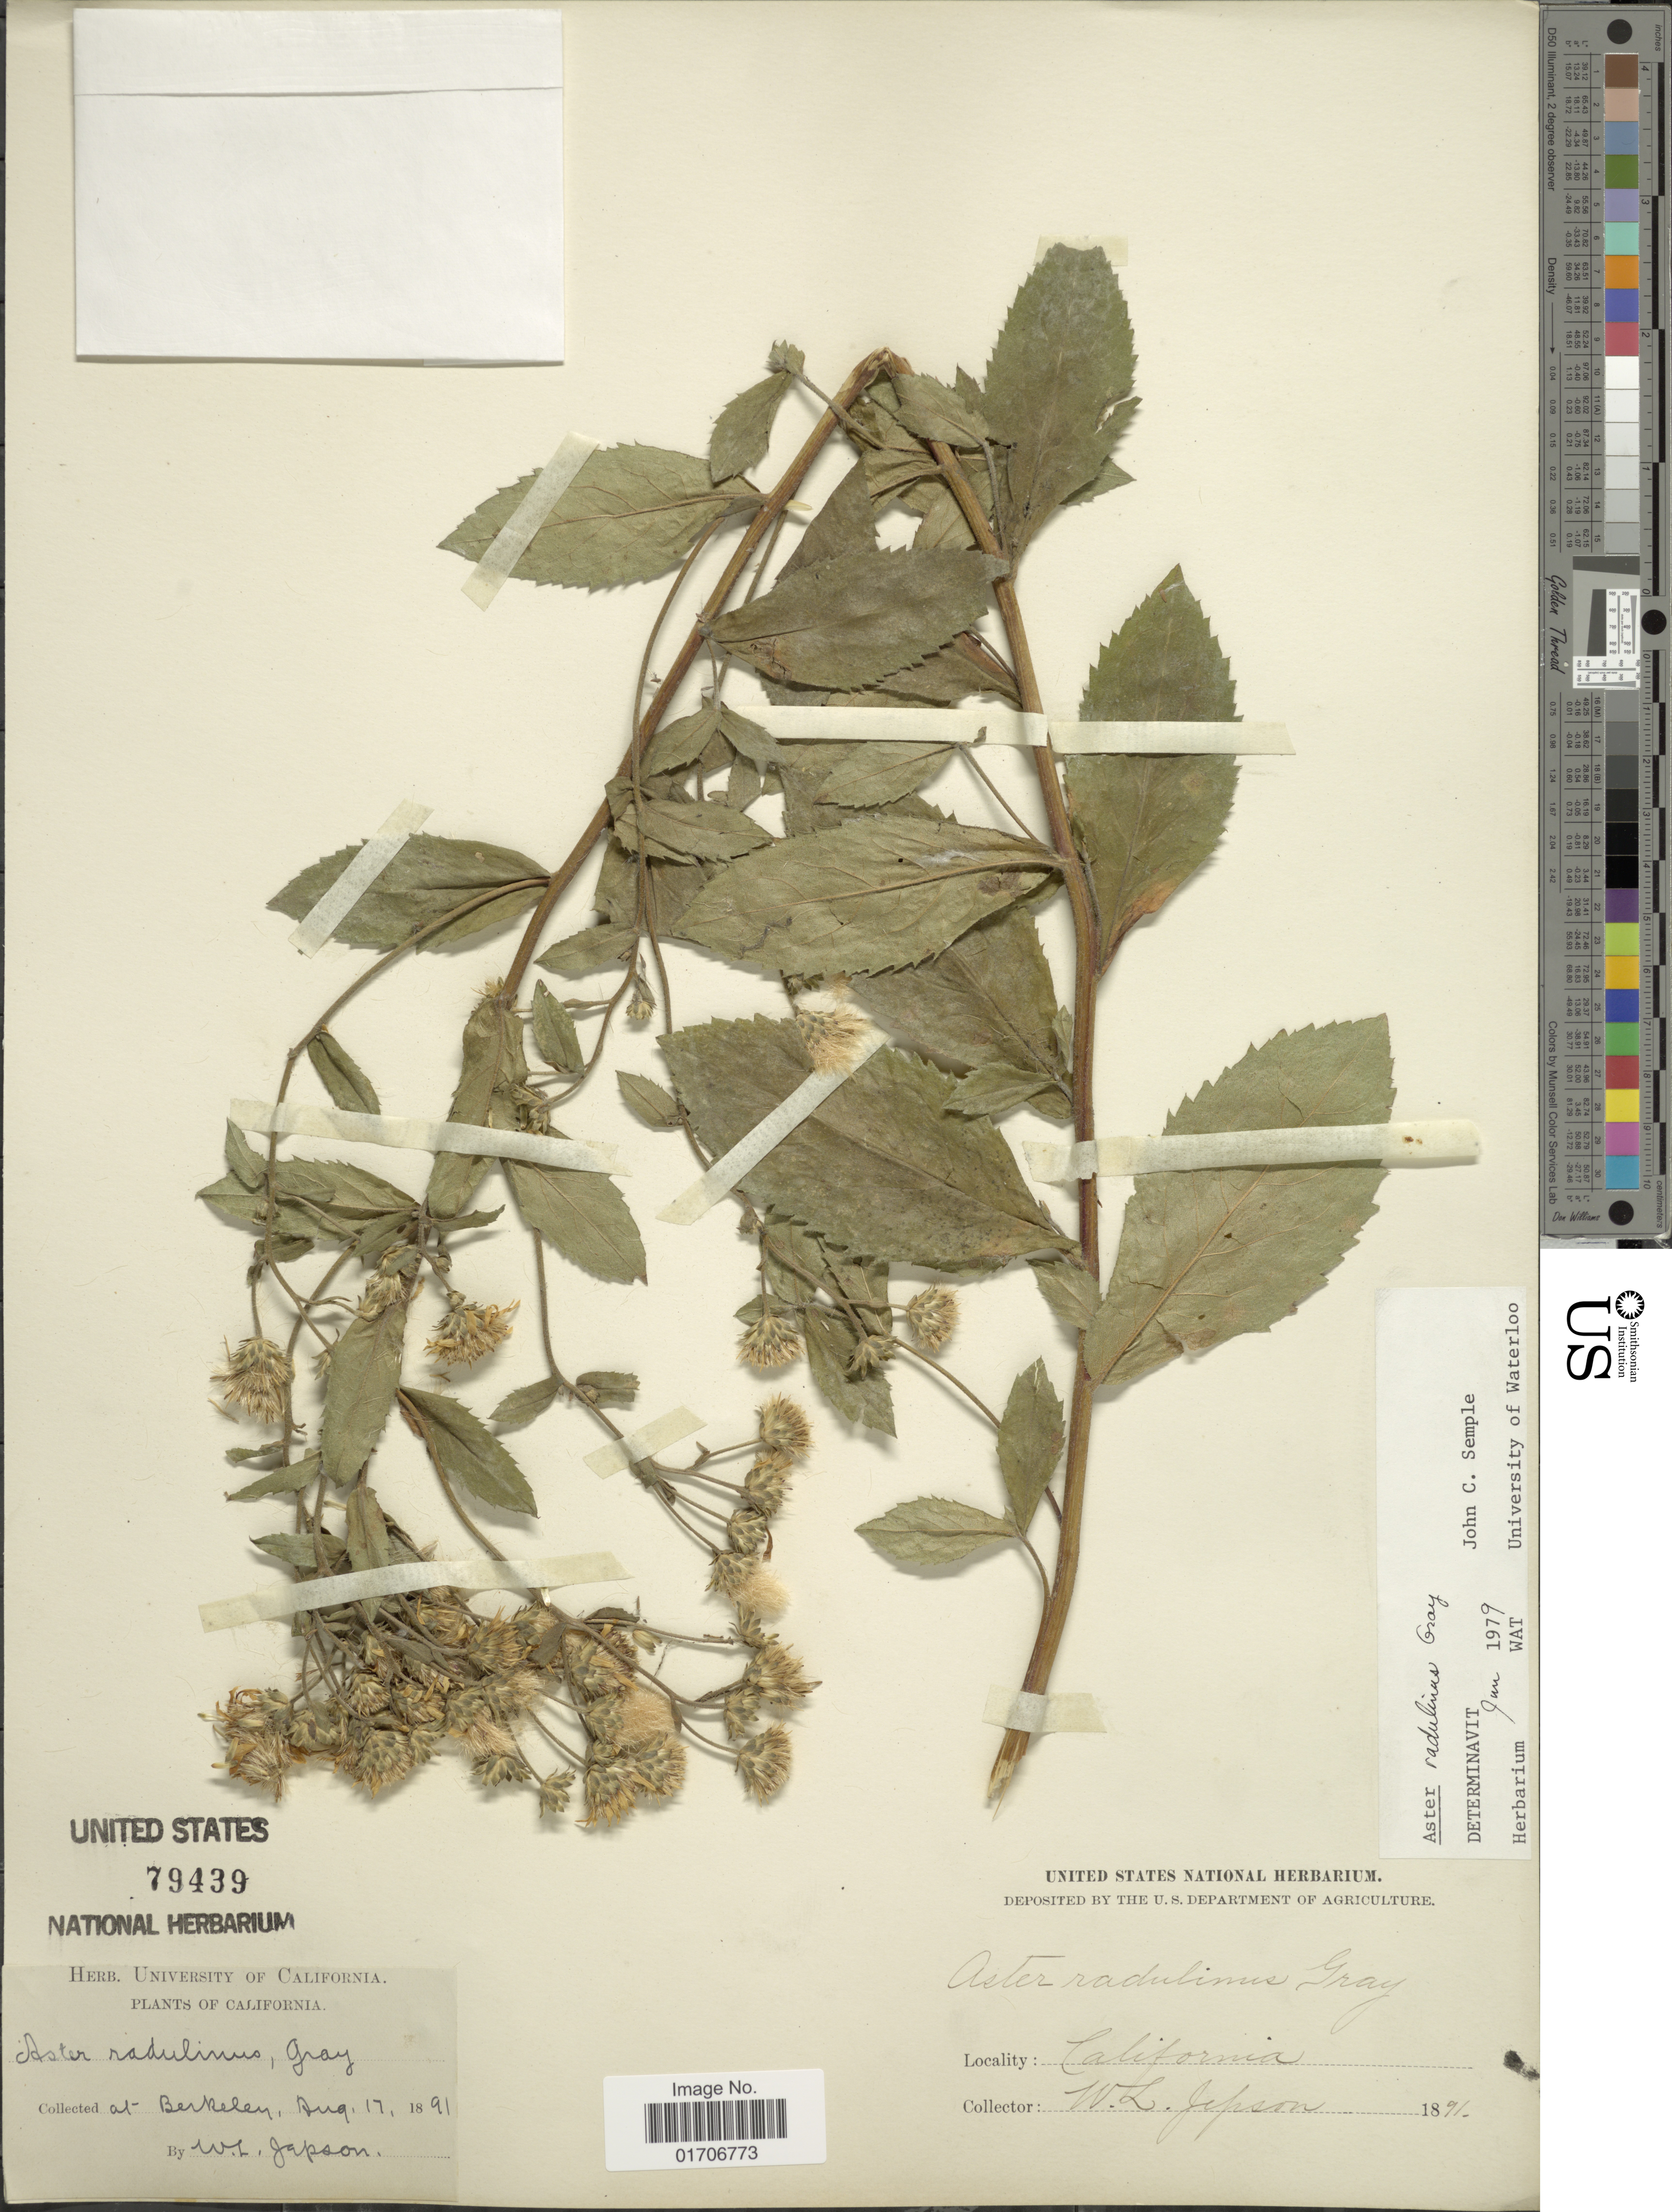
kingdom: Plantae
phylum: Tracheophyta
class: Magnoliopsida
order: Asterales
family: Asteraceae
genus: Eurybia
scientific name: Eurybia radulina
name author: (A. Gray) G.L. Nesom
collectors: W. L. Jepson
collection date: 1891-08-17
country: United States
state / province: California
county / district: Alameda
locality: At Berkeley.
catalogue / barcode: US 79439